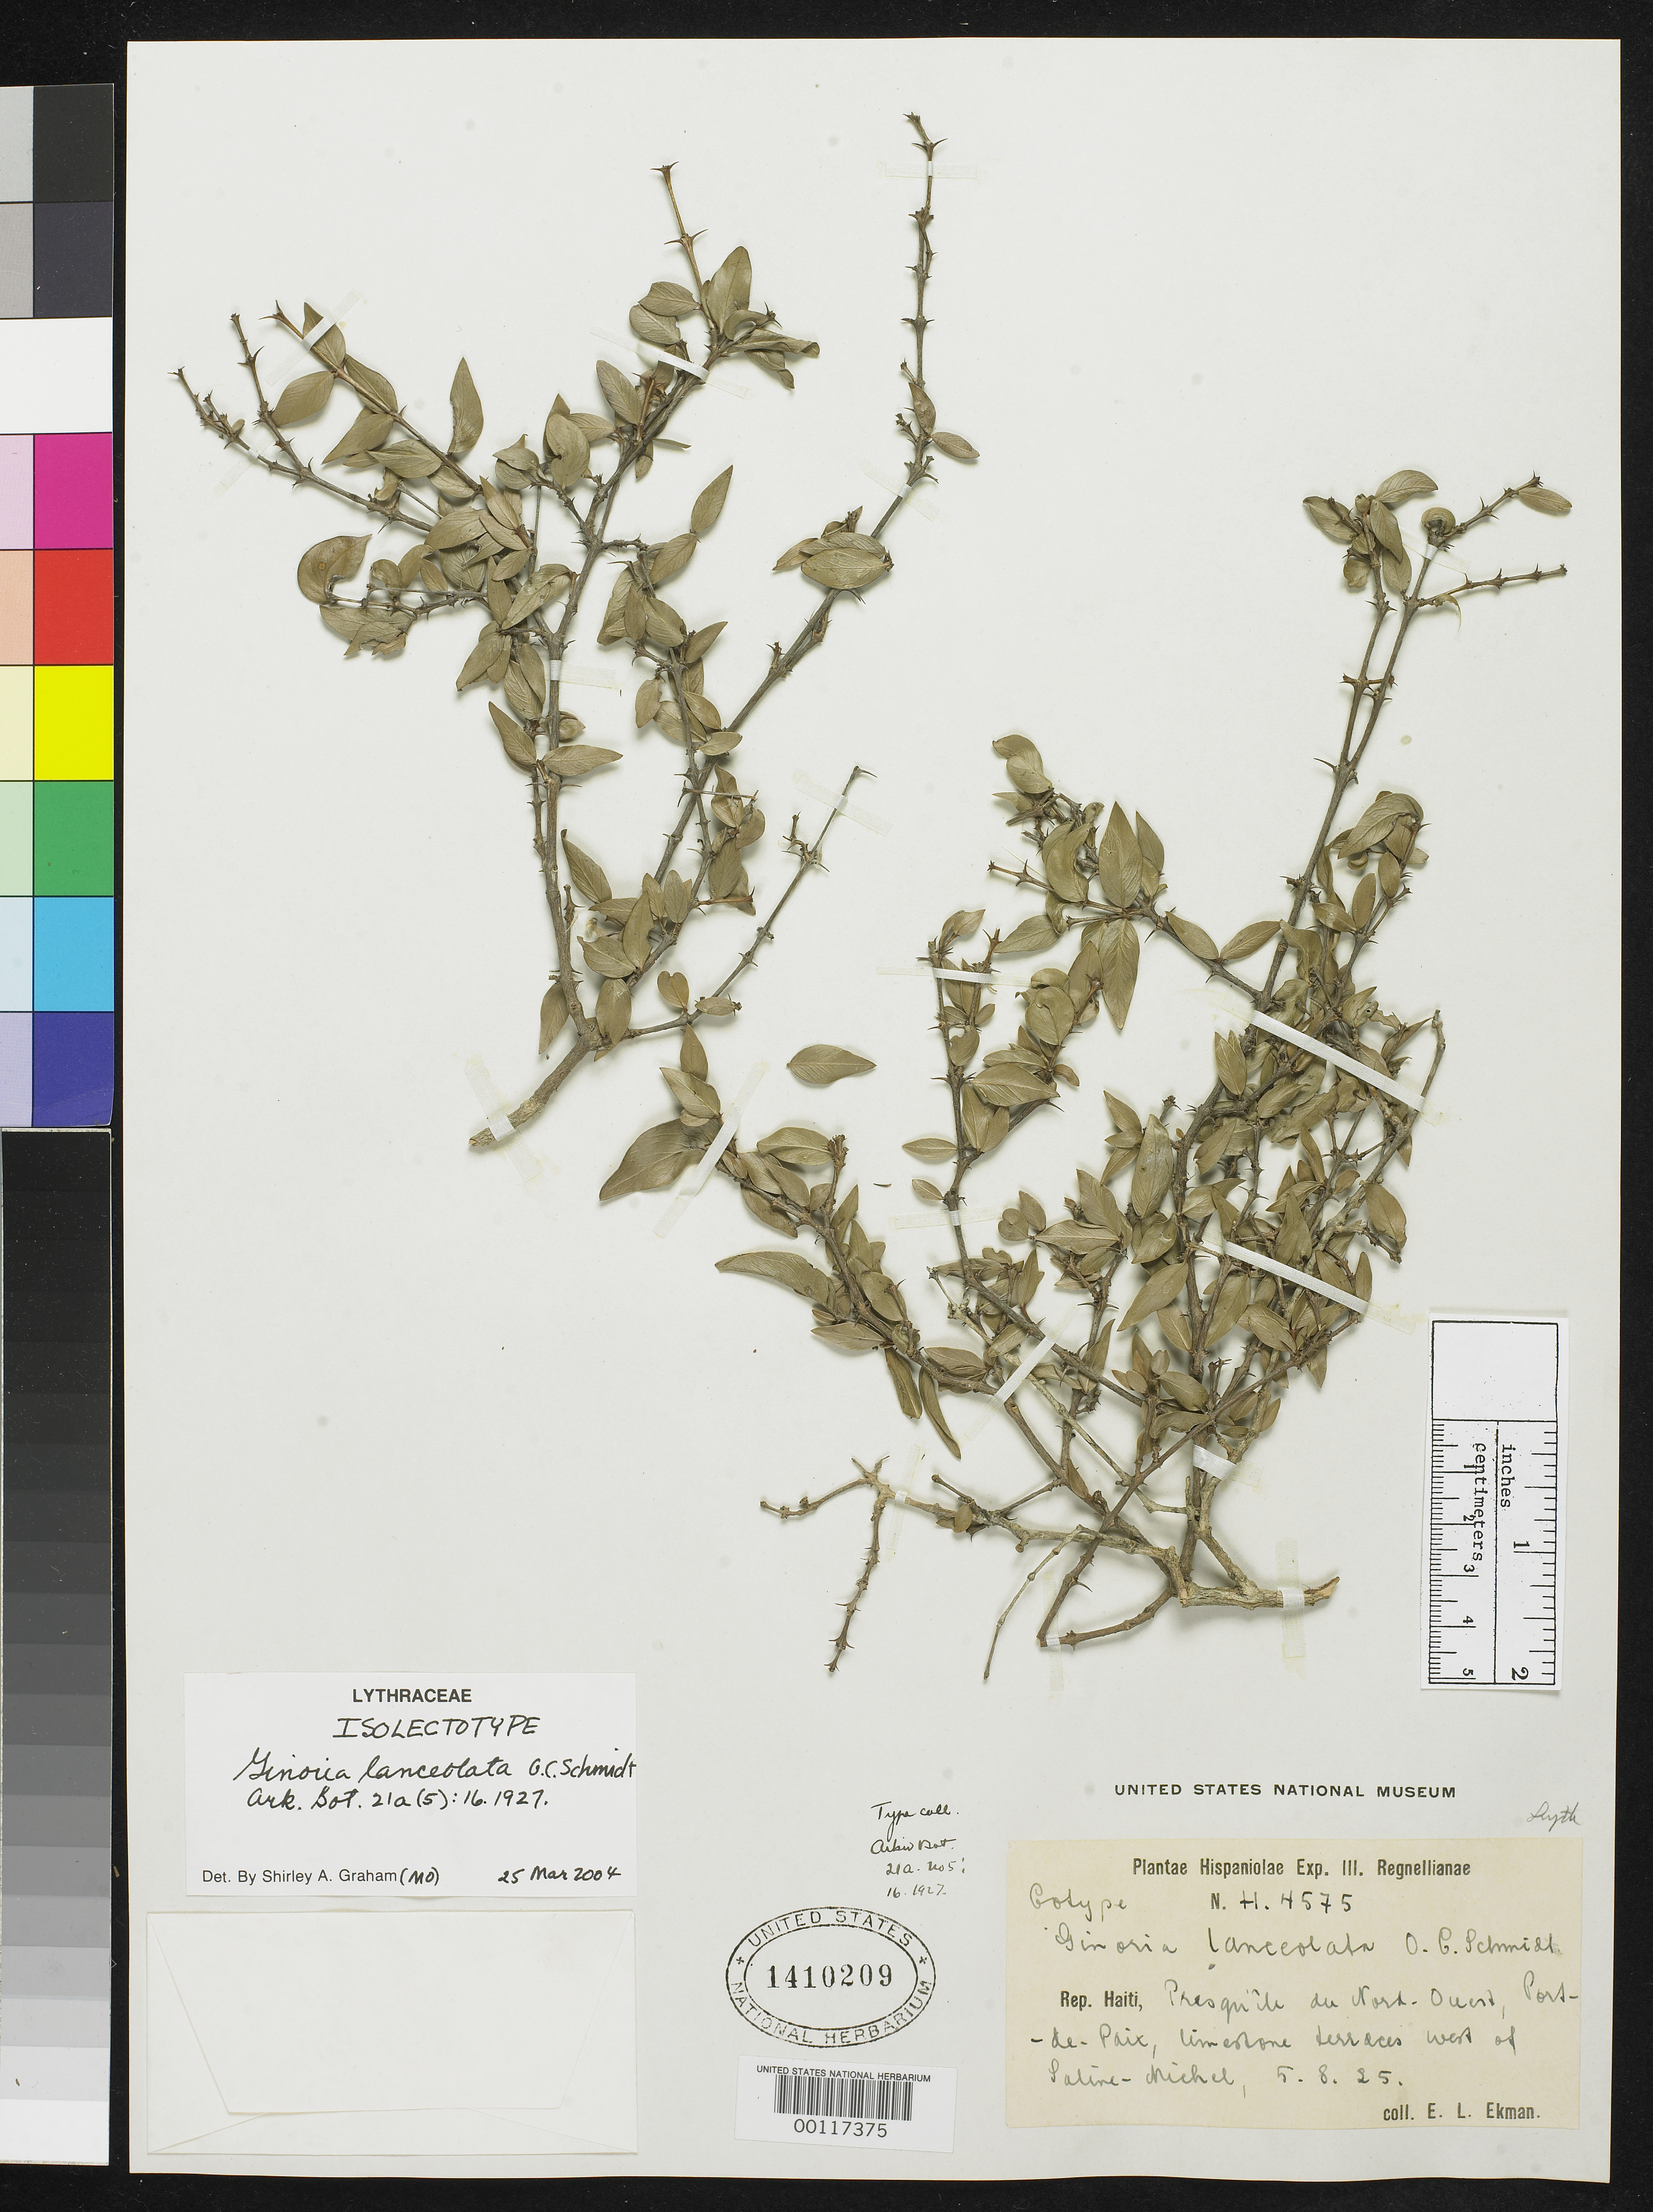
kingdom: Plantae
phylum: Tracheophyta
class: Magnoliopsida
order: Myrtales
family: Lythraceae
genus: Ginoria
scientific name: Ginoria lanceolata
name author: O.C. Schmidt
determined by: Graham, Shirley Ann Tousch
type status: Isotype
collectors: E. L. Ekman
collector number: H 4575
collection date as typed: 05 Aug 1925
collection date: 1925-08-05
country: Haiti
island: Hispaniola Island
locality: Port-de-prince, Paix ad Saline Michel.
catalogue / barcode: US 1410209